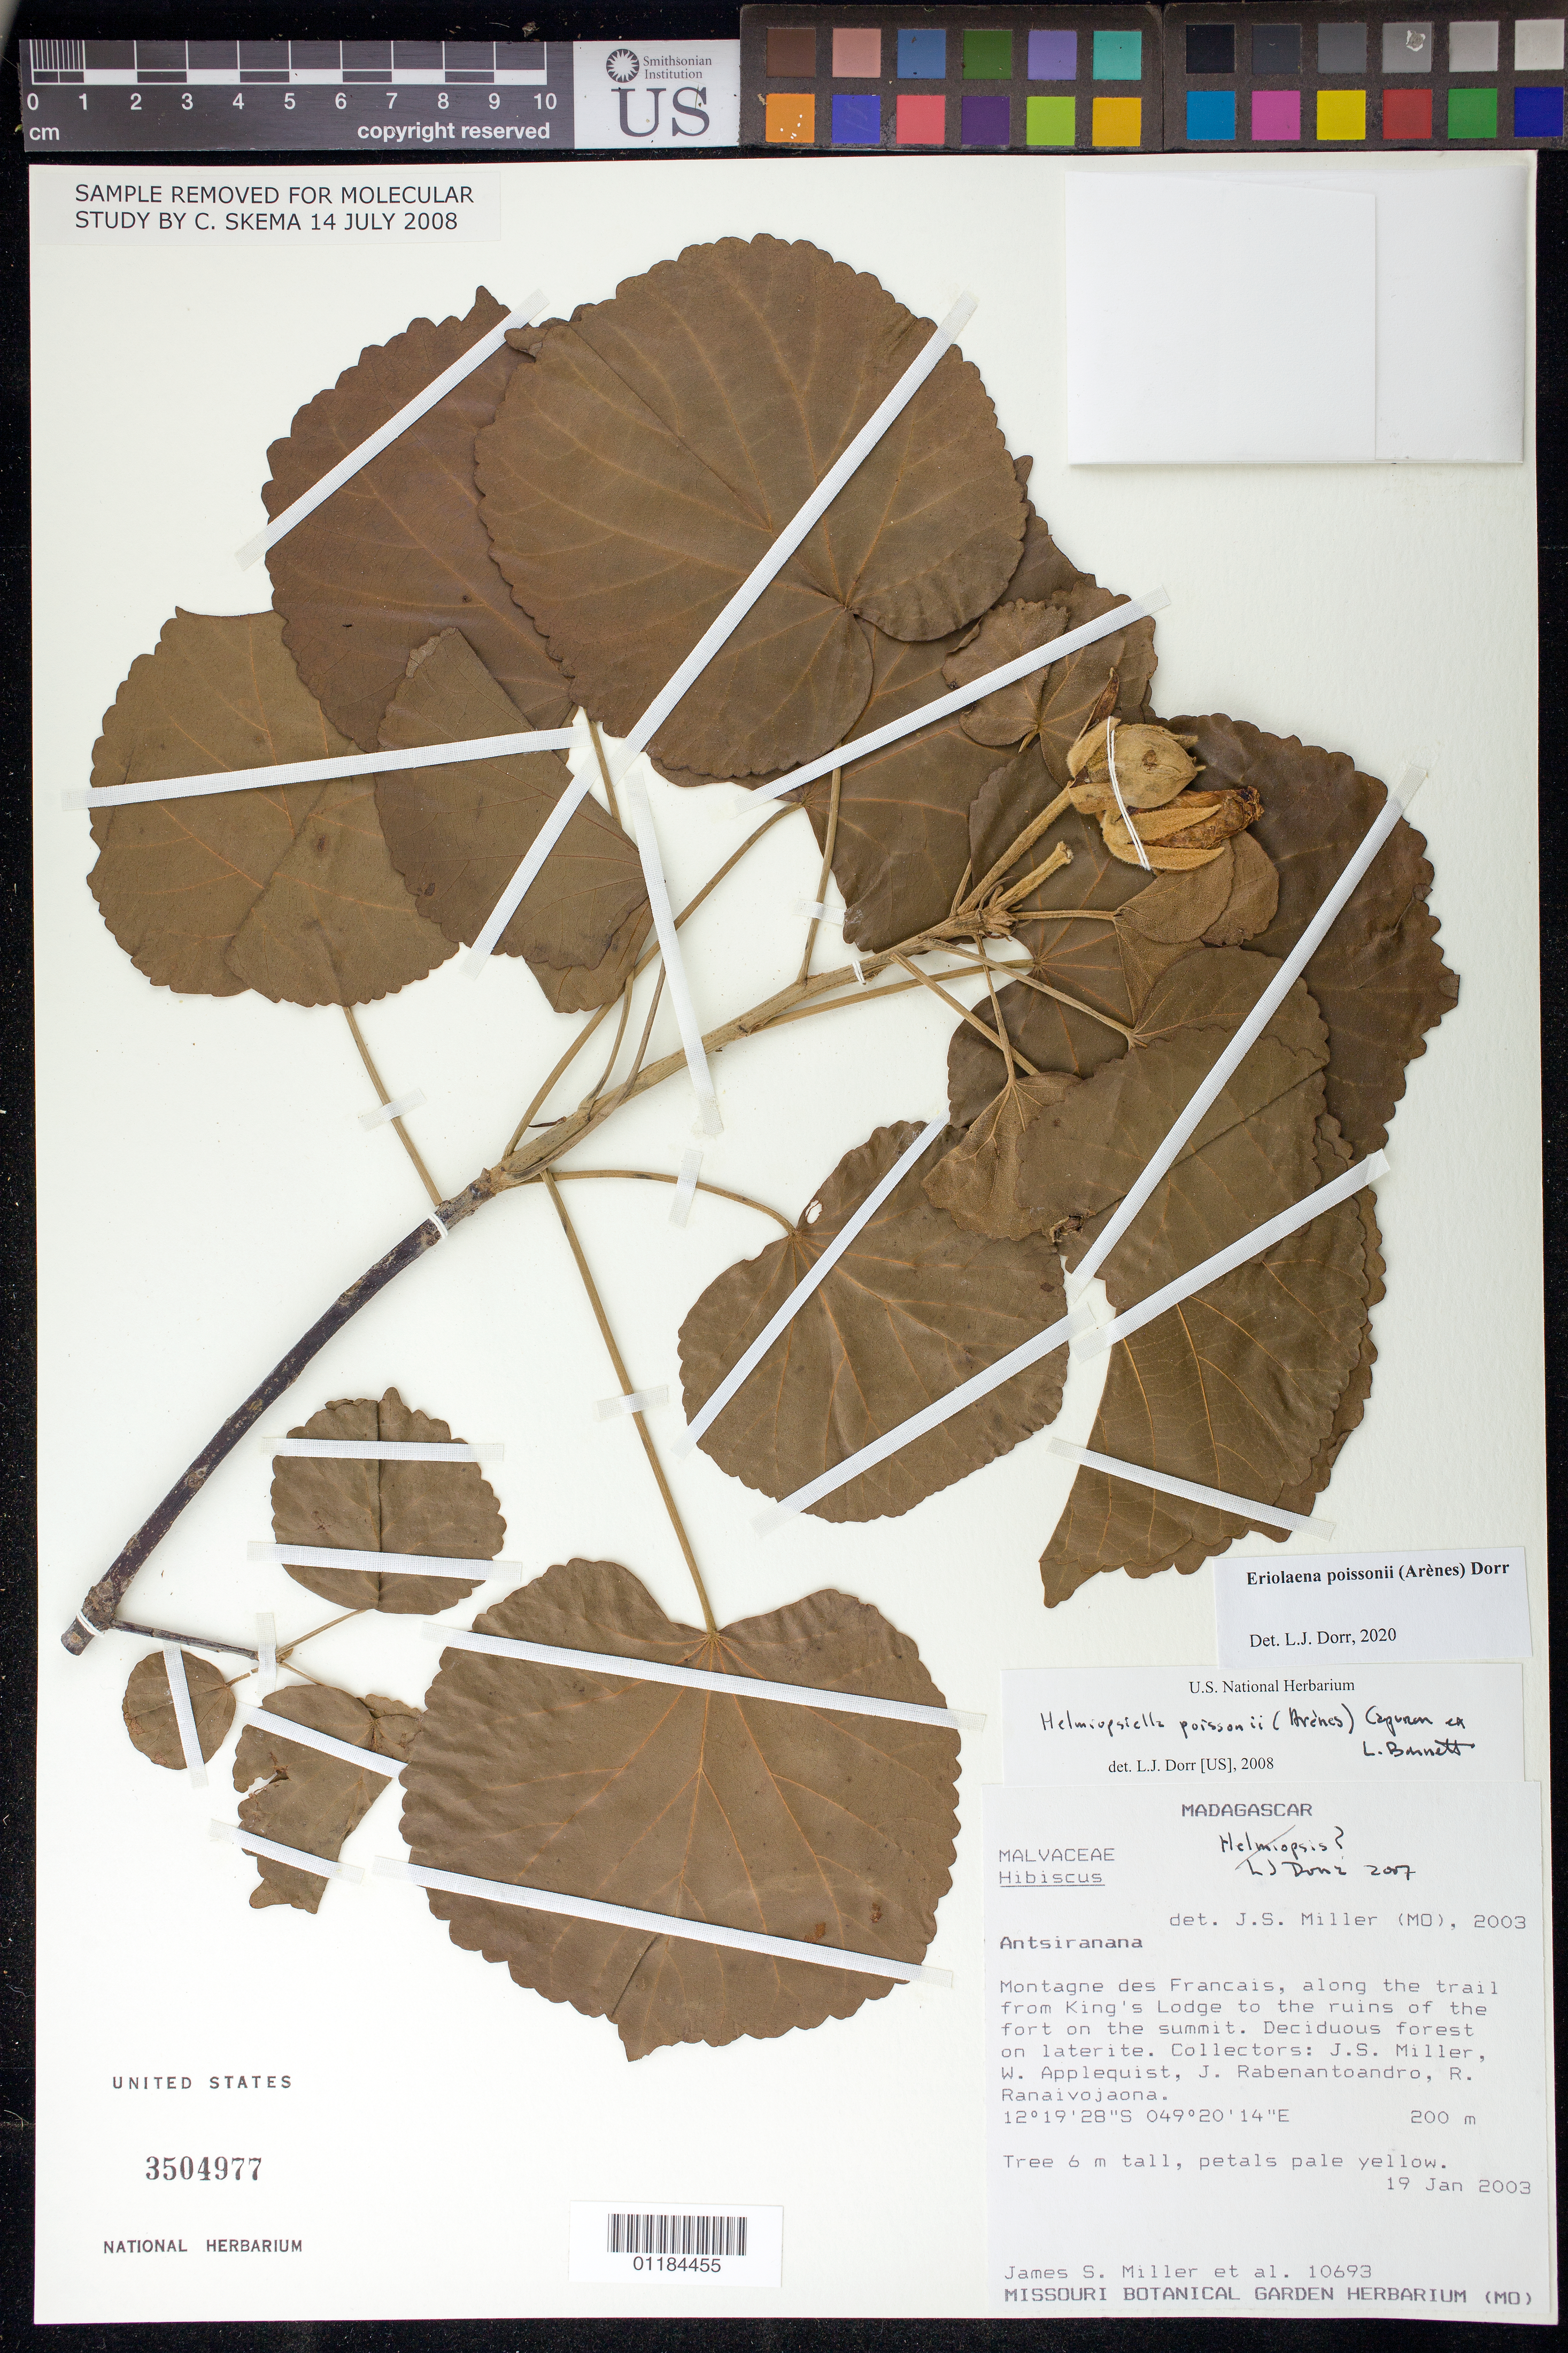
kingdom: Plantae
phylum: Tracheophyta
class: Magnoliopsida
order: Malvales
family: Malvaceae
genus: Eriolaena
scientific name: Eriolaena poissonii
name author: (Arènes) Dorr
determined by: Dorr, L. J., (BOT), Smithsonian Institution - National Museum of Natural History (UNITED STATES)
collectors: J. S. Miller, J. S. Miller, W. Applequist, J. Rabenantoandro & R. Ranaivojaona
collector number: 10693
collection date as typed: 19 Jan 2003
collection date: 2003-01-19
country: Madagascar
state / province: Diana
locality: Montagne des Francais, along the trail from King's Lodge to the ruins of the fort on the summit.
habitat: diciduous forest on laterite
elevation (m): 200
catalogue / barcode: US 3504977